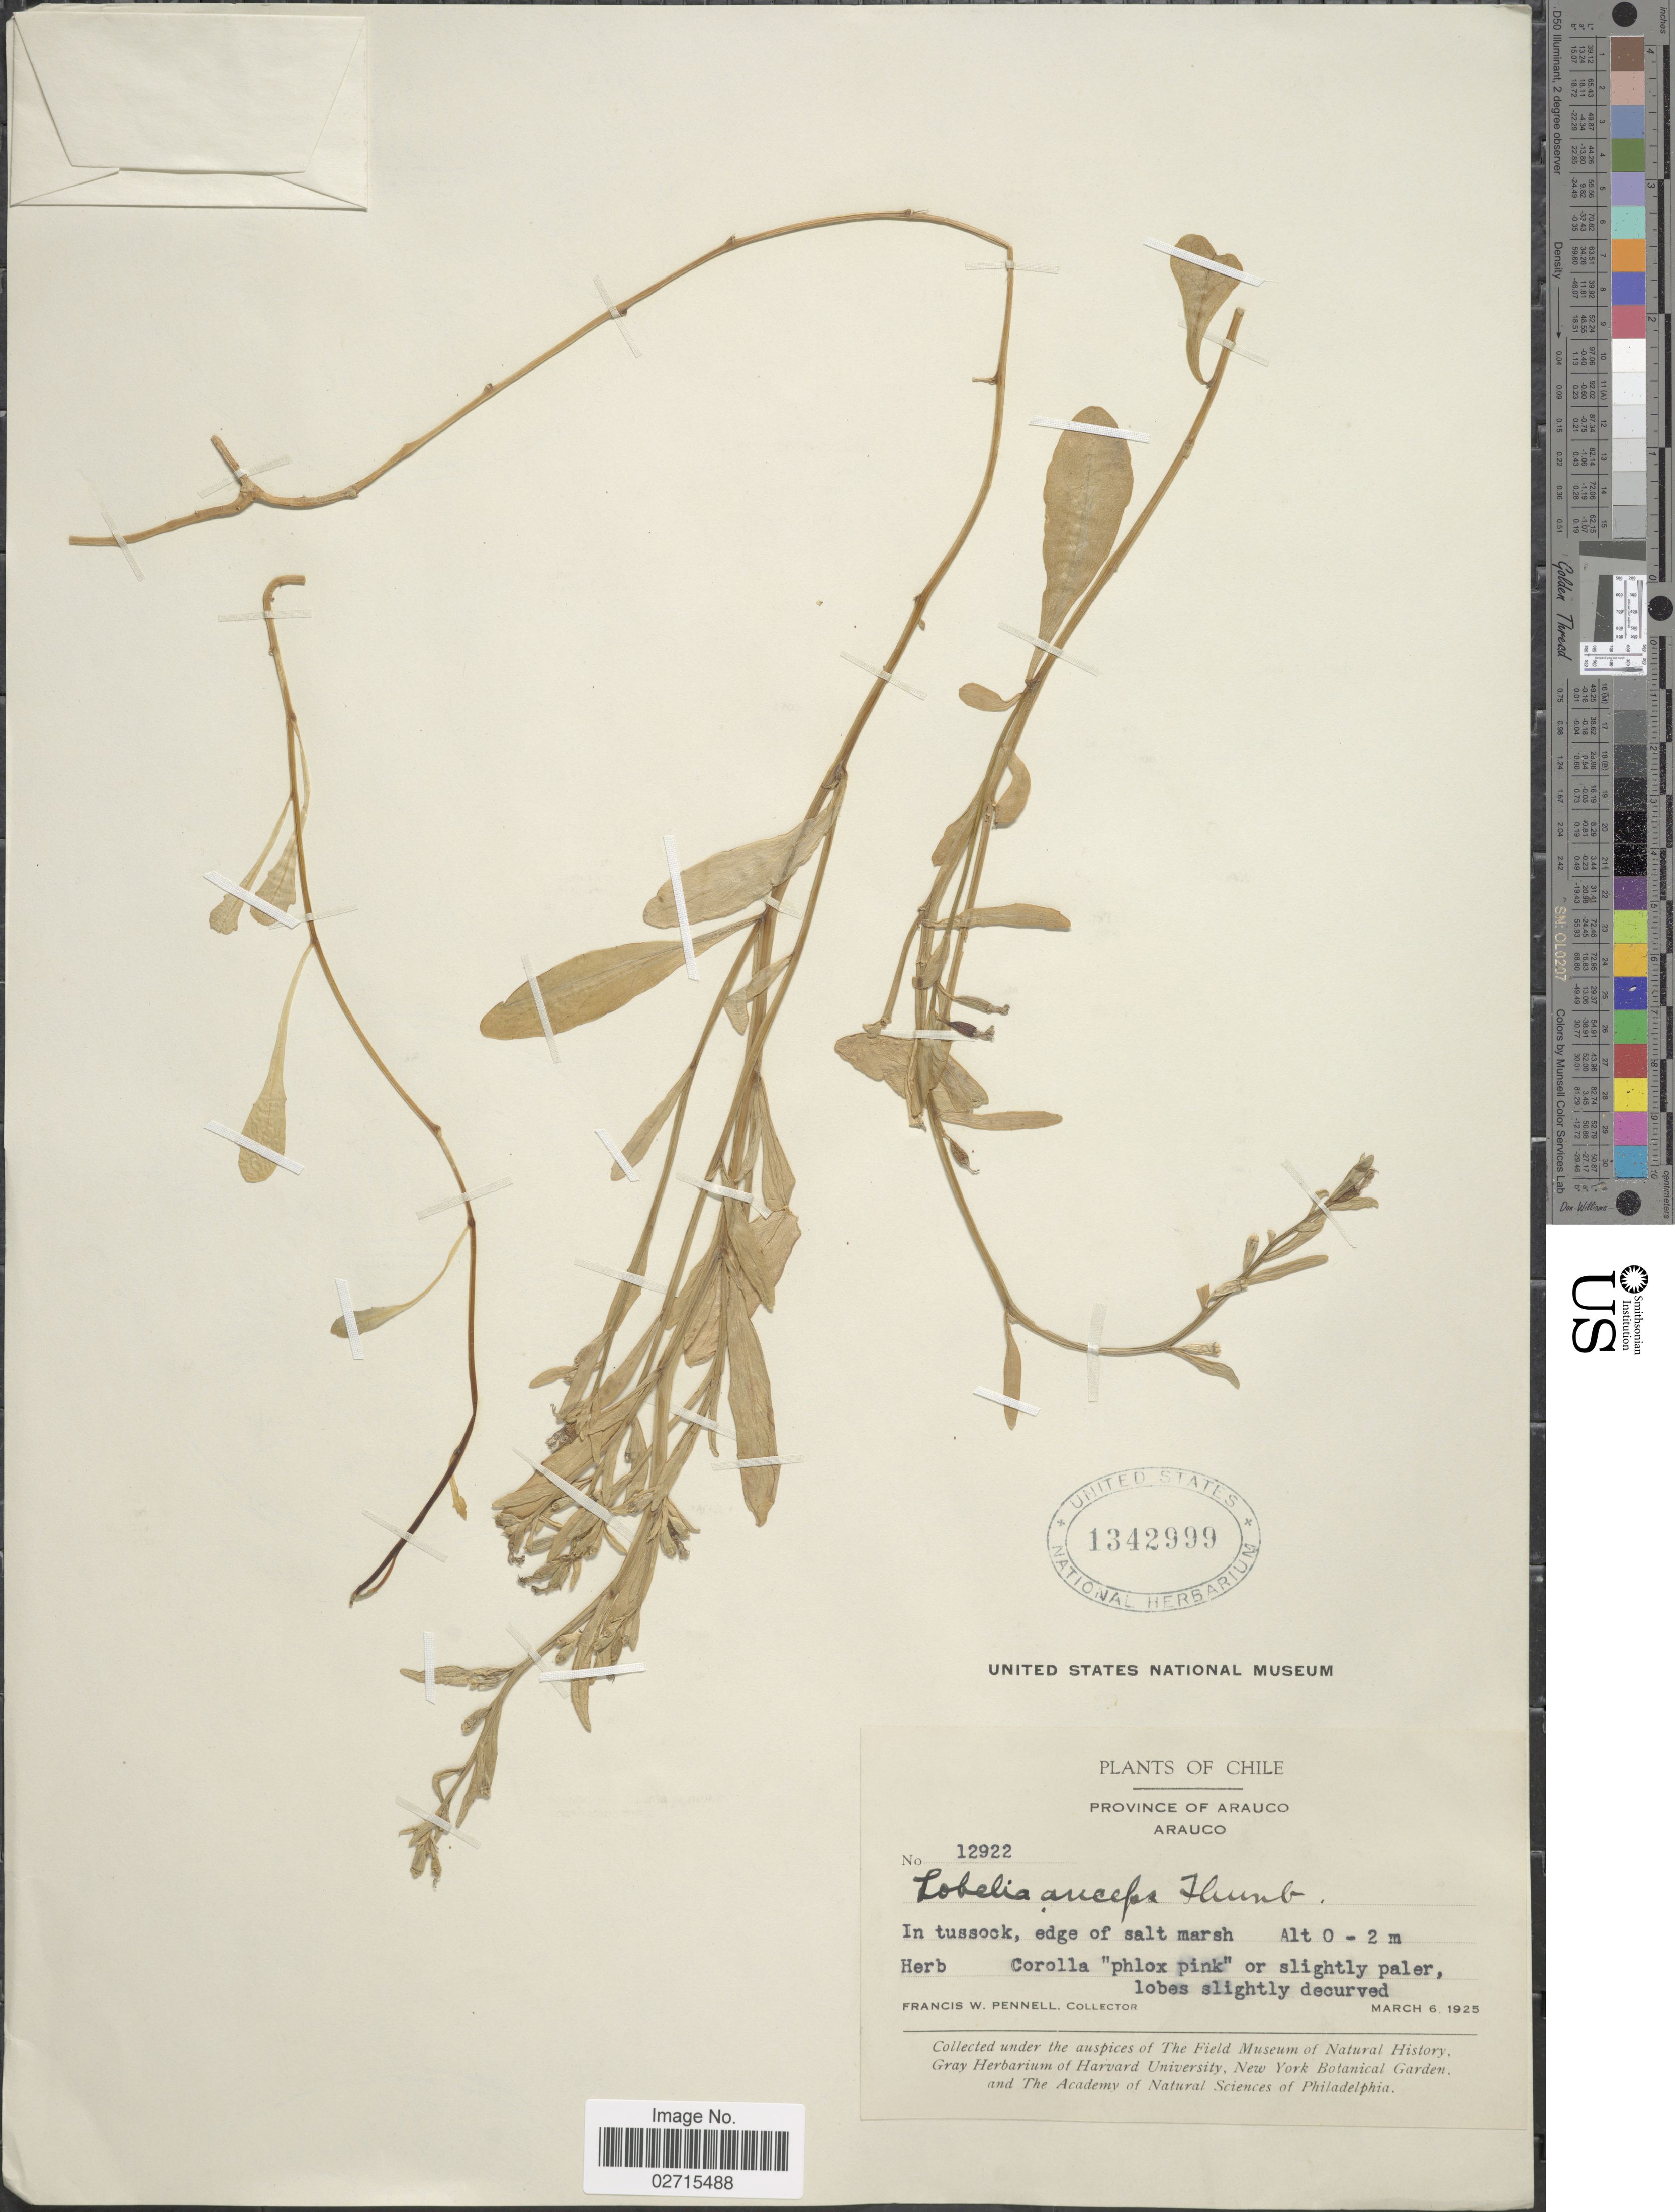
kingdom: Plantae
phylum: Tracheophyta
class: Magnoliopsida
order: Asterales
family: Campanulaceae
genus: Lobelia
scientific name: Lobelia anceps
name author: L. f.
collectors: F. W. Pennell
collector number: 12922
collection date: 1925-03-06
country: Chile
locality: Province of Arauco, Arauco, in tussock, edge of salt marsh.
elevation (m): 0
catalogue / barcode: US 1342999